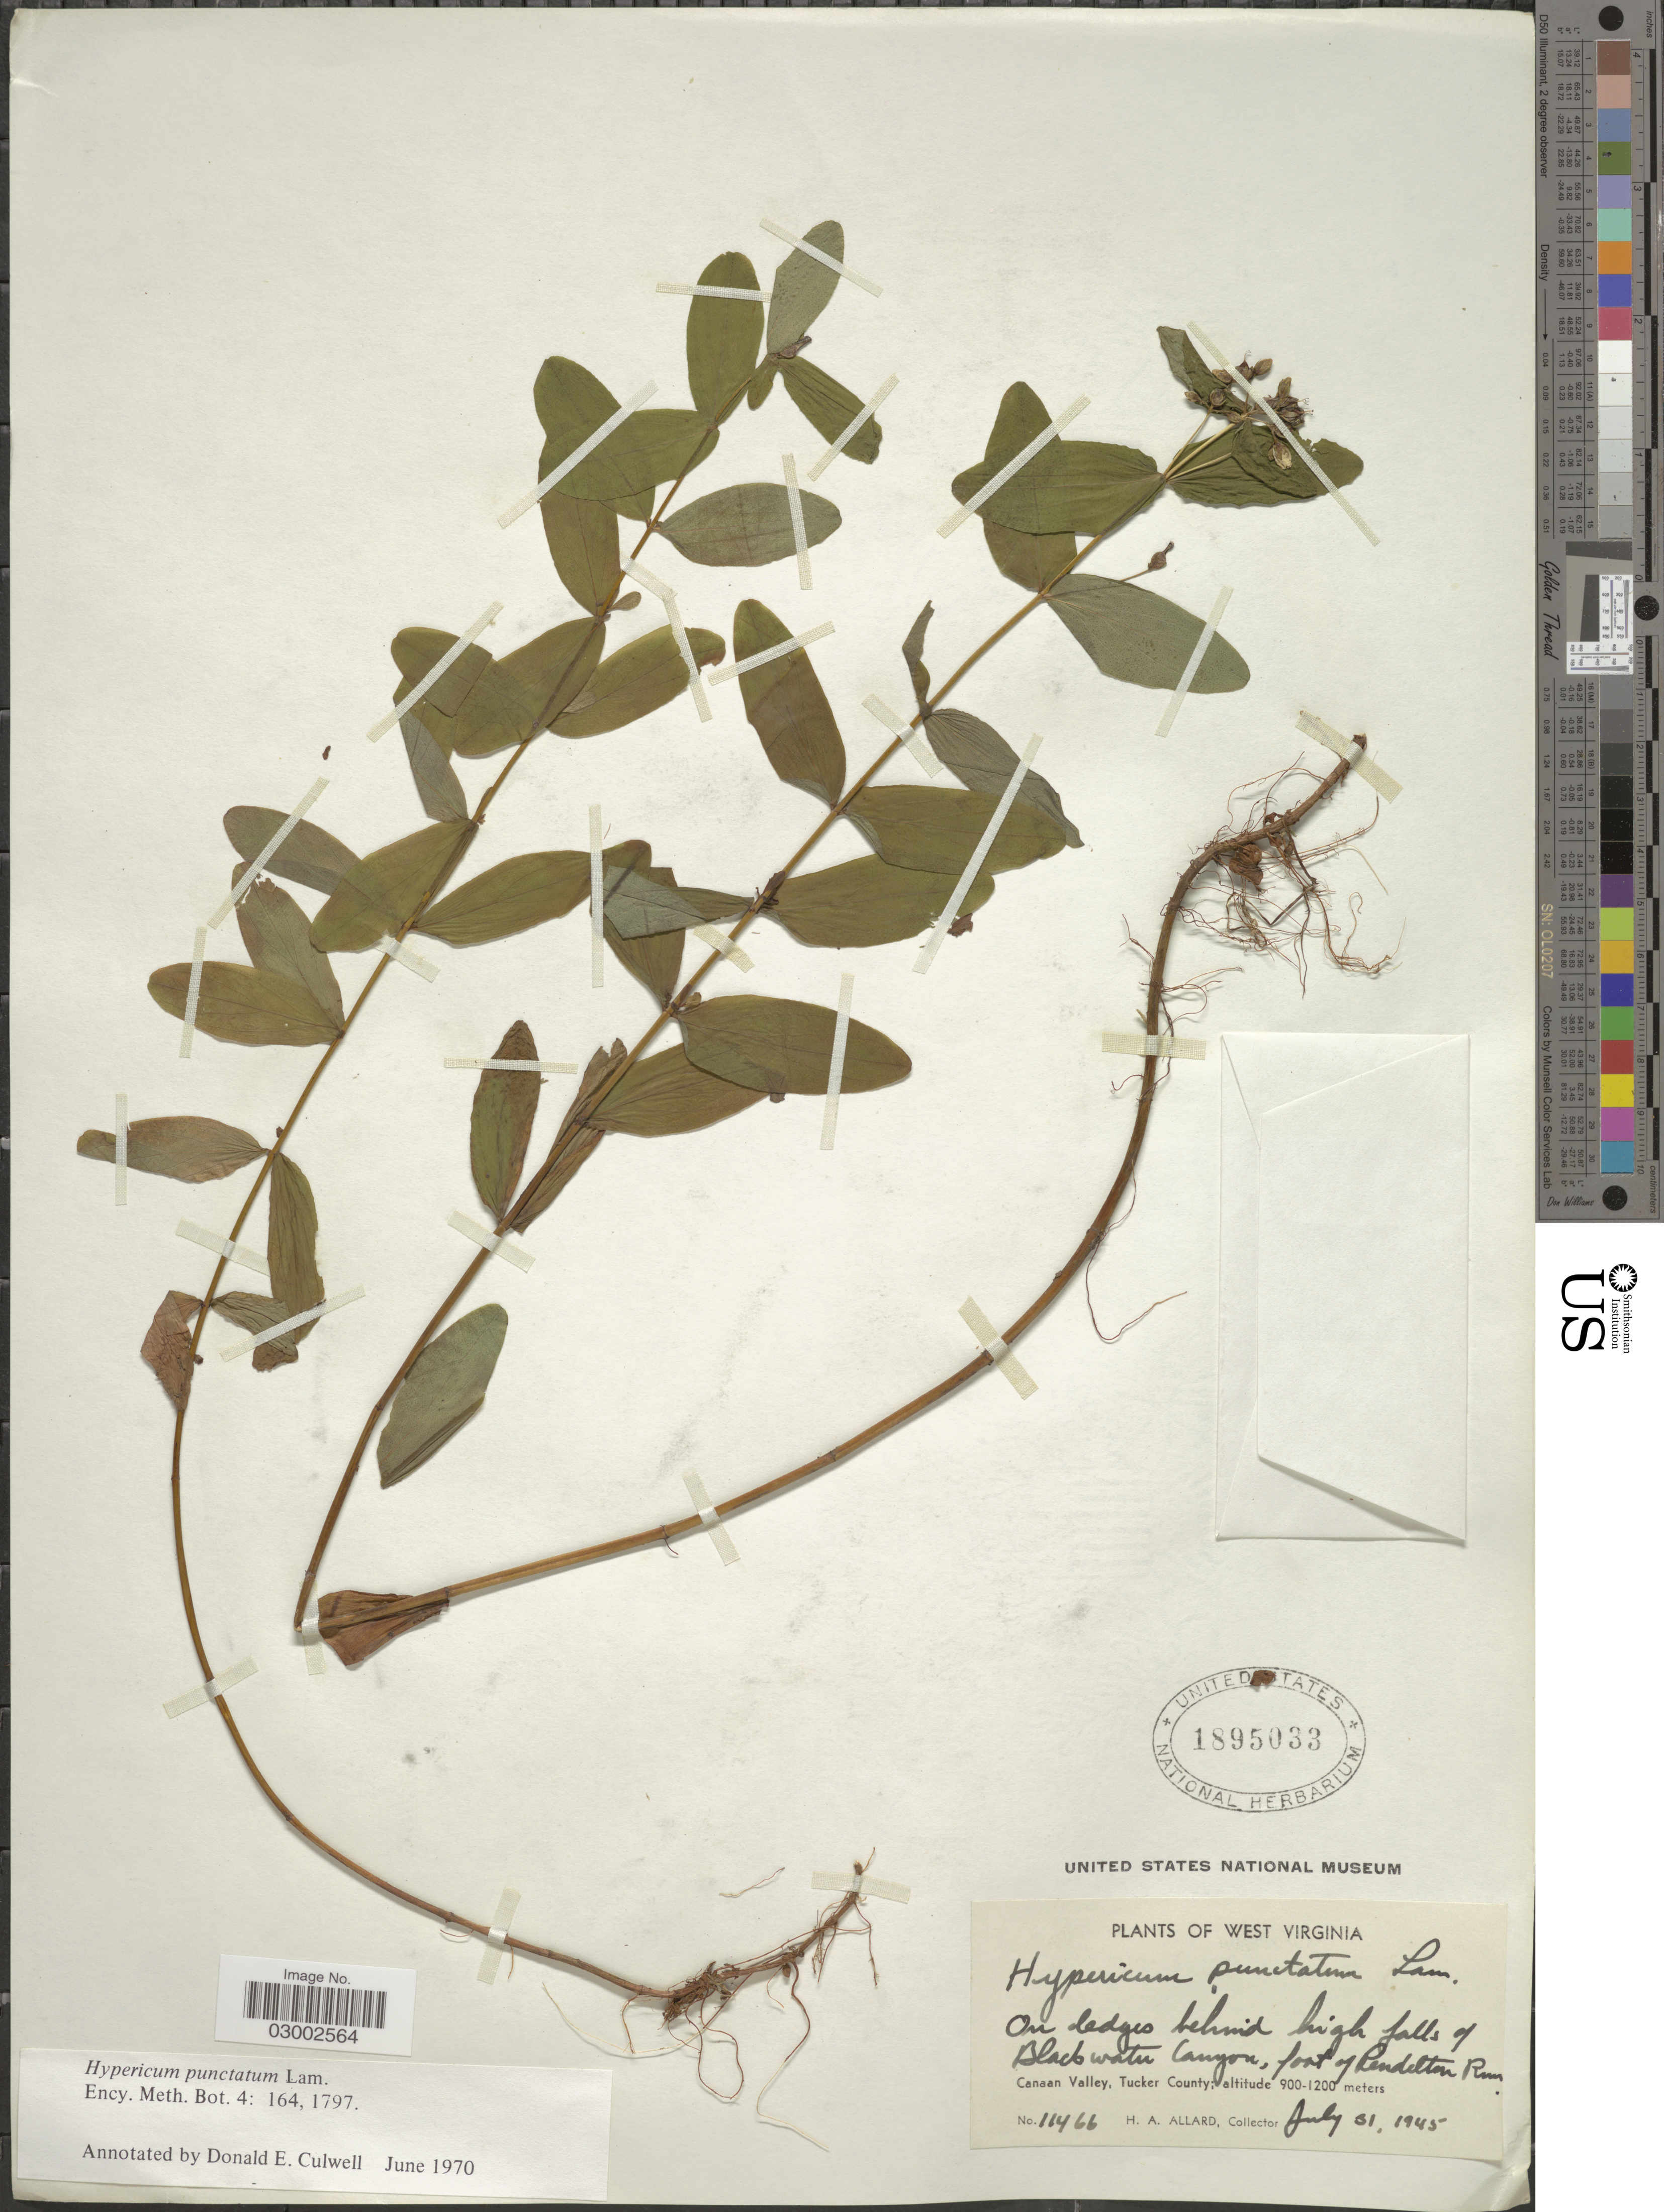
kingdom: Plantae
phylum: Tracheophyta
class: Magnoliopsida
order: Malpighiales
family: Hypericaceae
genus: Hypericum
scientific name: Hypericum punctatum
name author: Lam.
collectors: H. A. Allard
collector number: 11466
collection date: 1945-07-31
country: United States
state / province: West Virginia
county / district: Tucker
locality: On ledges behind high falls of Black water Canyon, foot of Pendelton Run. Canaan Valley, Tucker County.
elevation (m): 900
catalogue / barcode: US 1895033